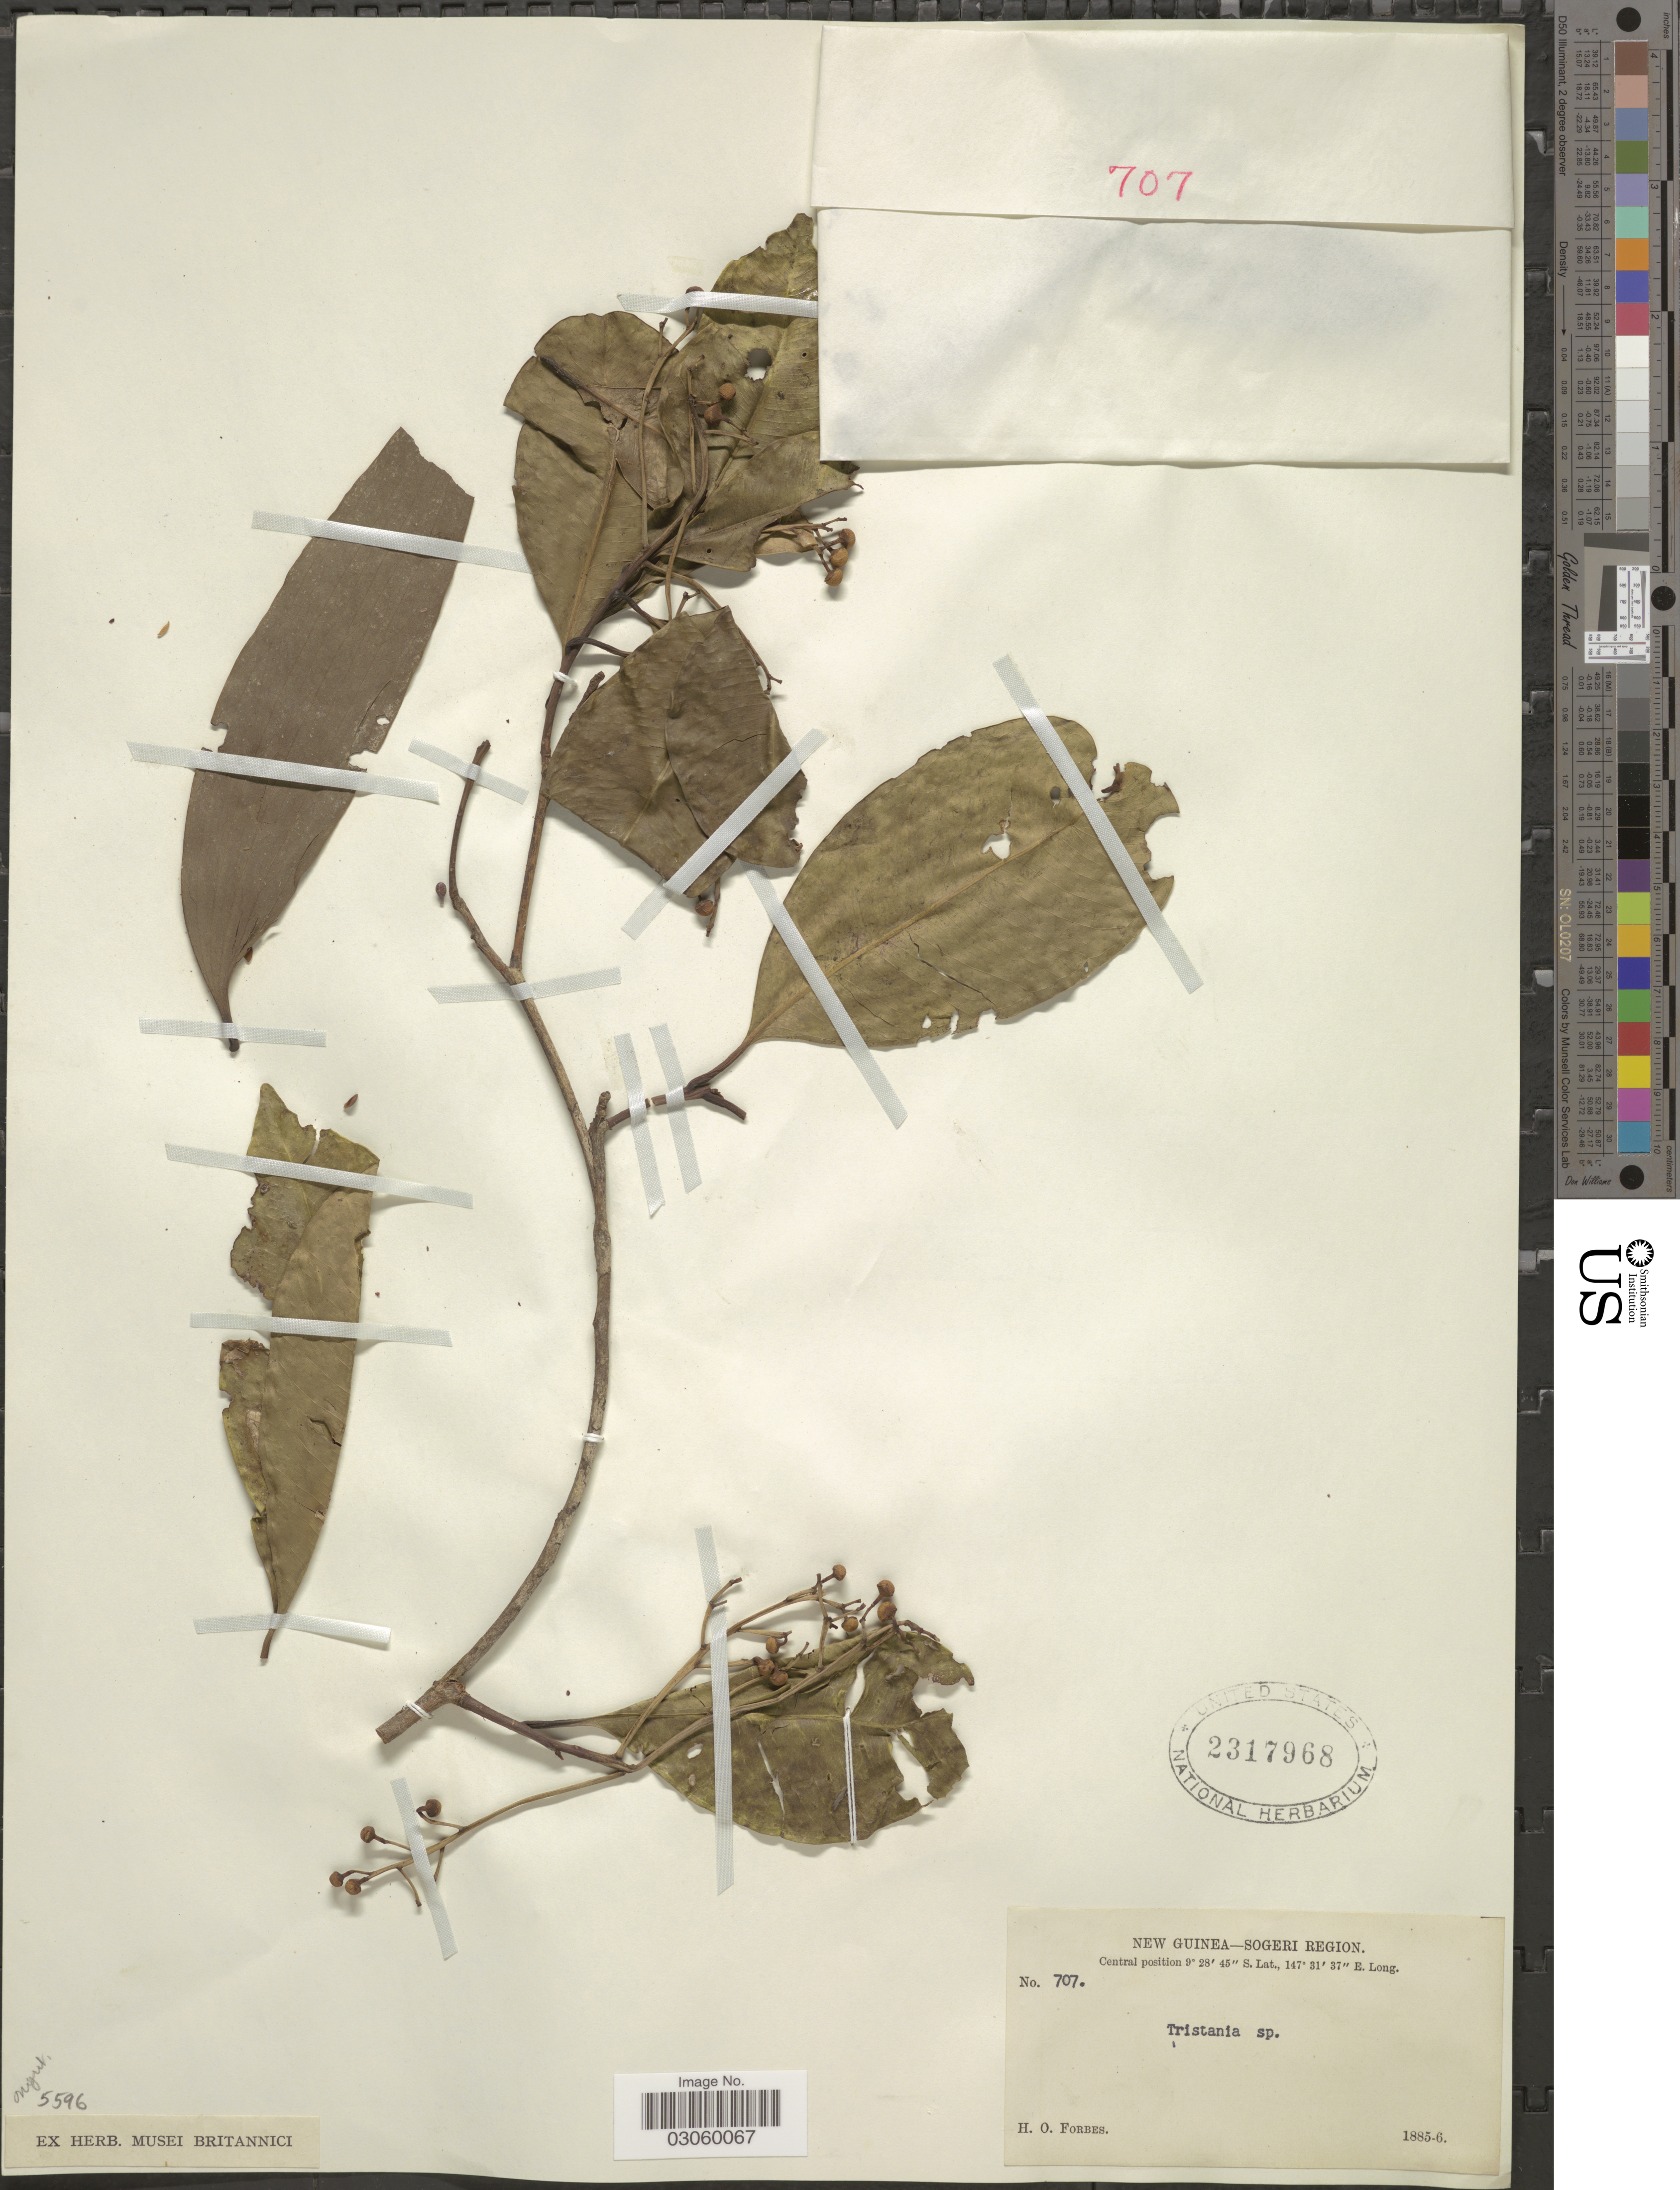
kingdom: Plantae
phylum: Tracheophyta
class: Magnoliopsida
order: Myrtales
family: Myrtaceae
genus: Tristaniopsis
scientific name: Tristaniopsis sp.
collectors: H. O. Forbes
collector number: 707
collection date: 1885/1886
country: Papua New Guinea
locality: New Guinea - Sogeri Region, Central position.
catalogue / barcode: US 2317968